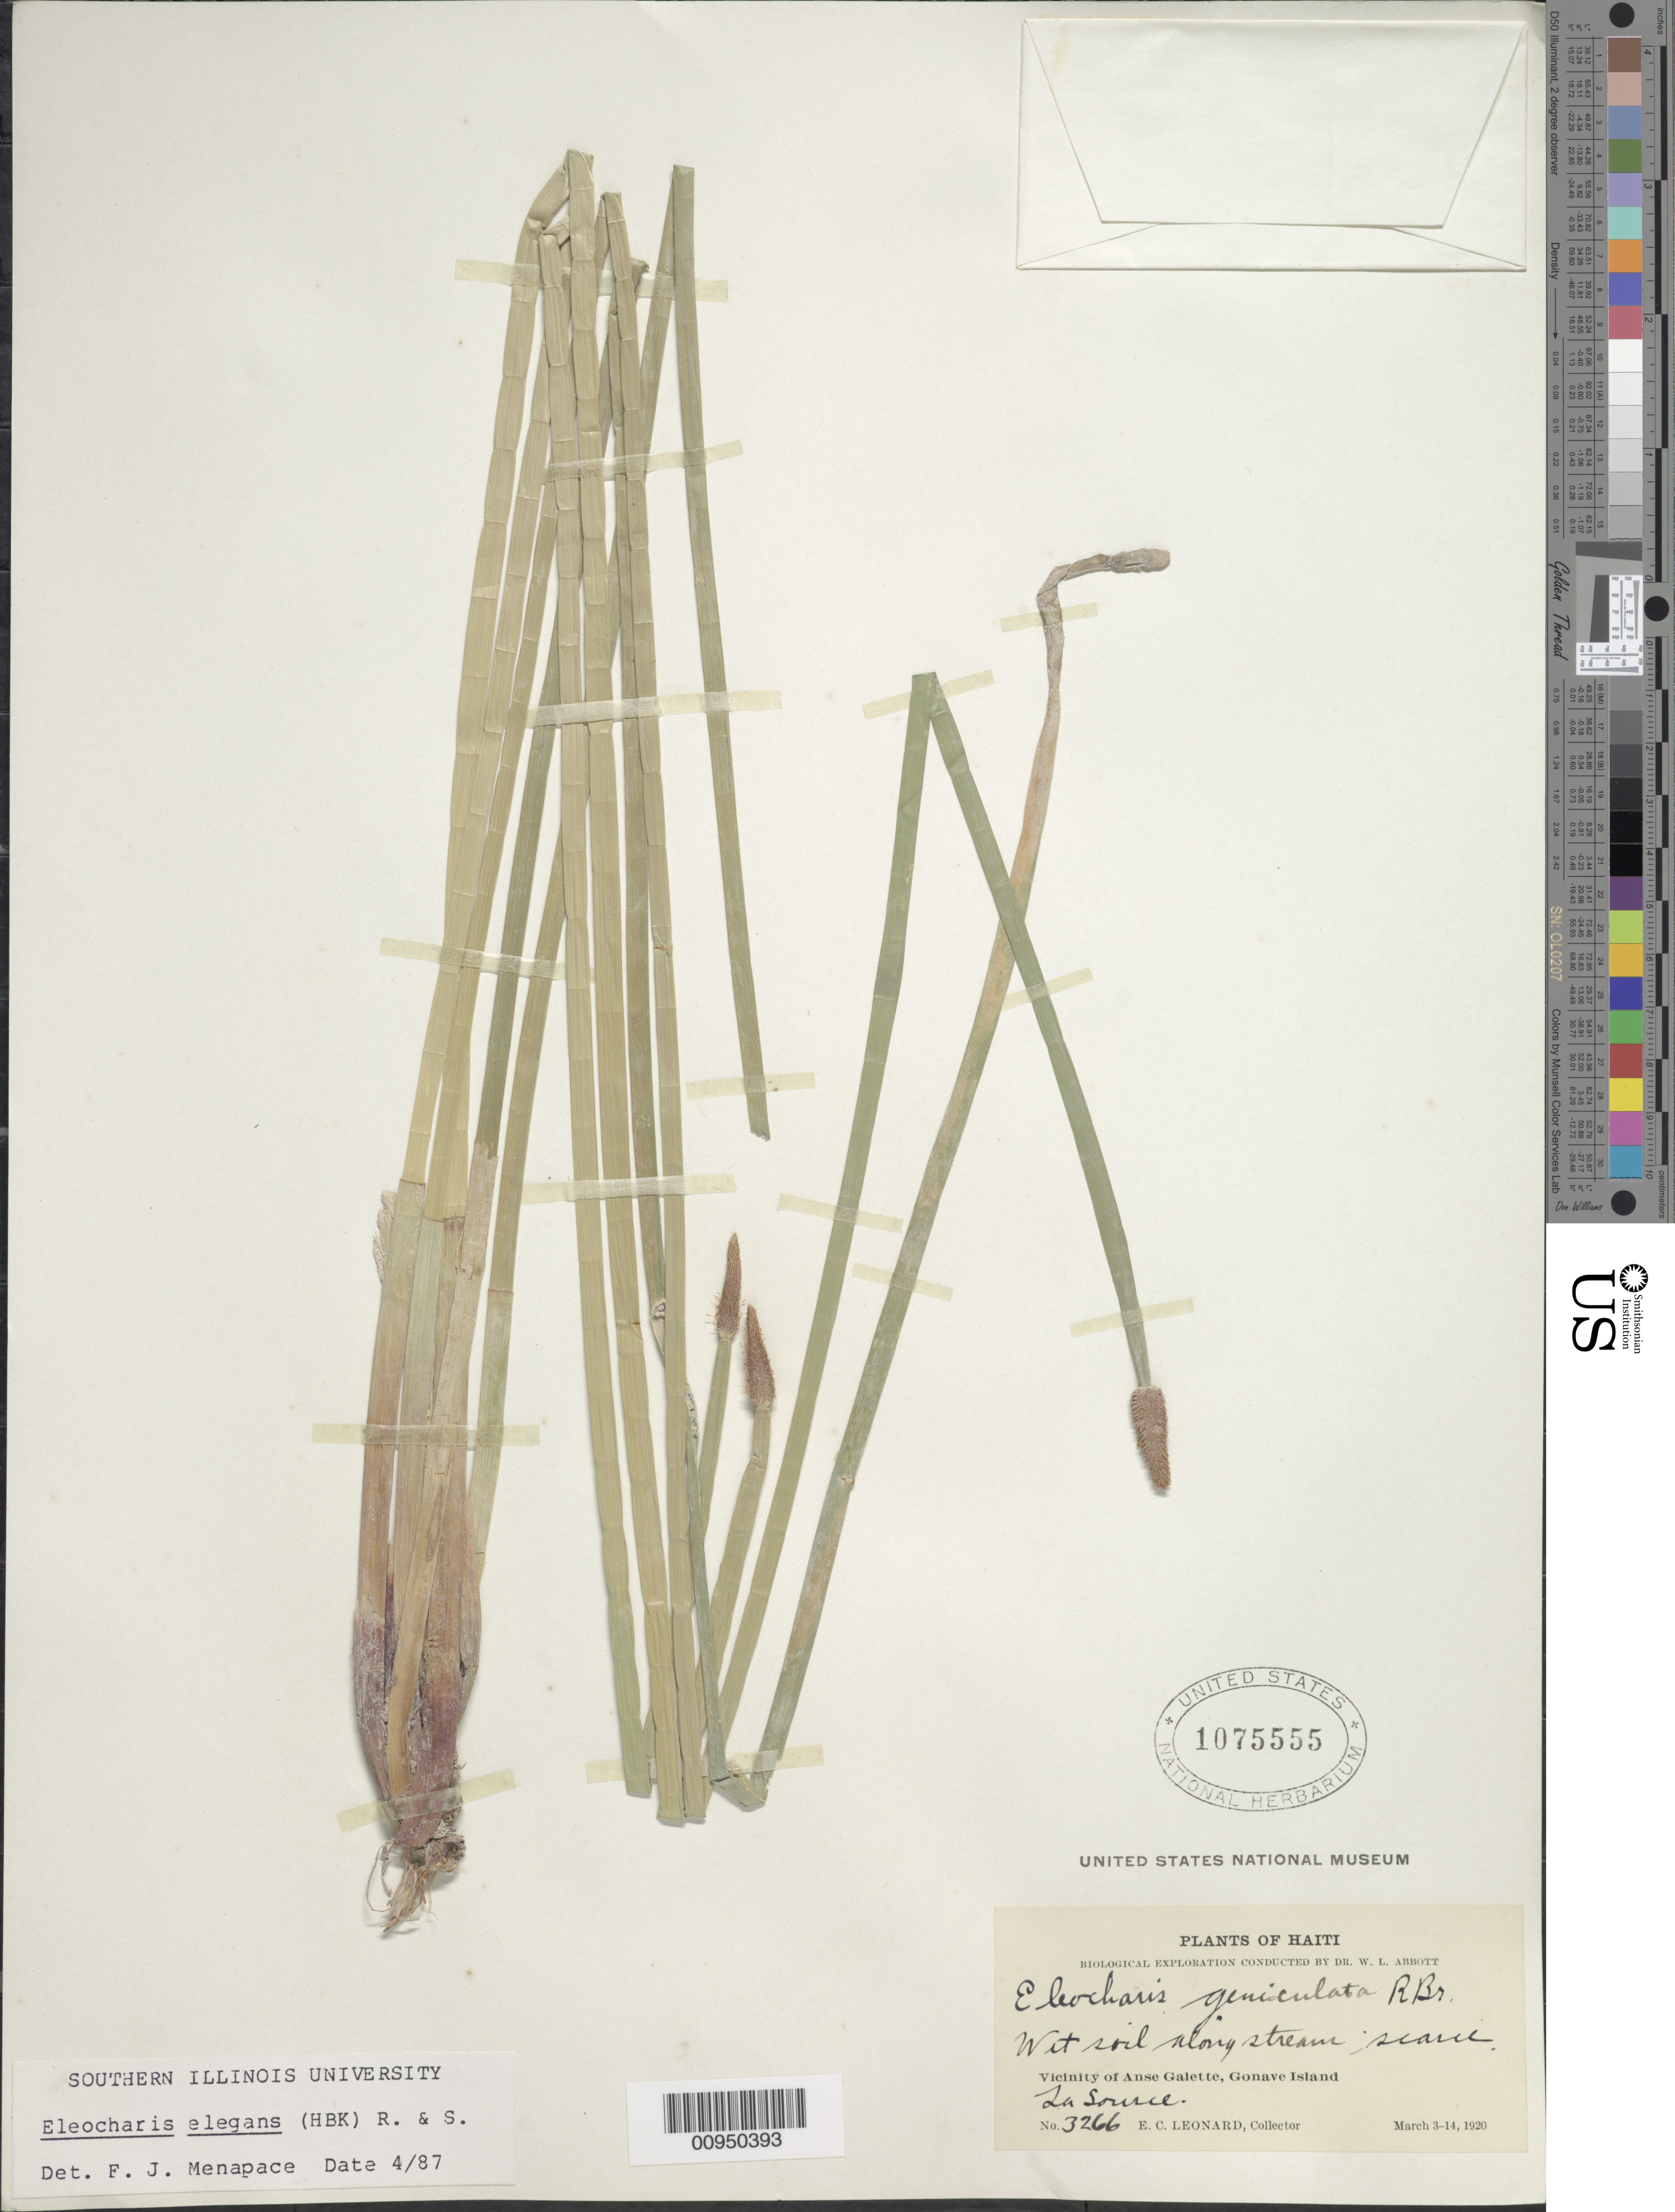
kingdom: Plantae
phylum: Tracheophyta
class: Liliopsida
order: Poales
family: Cyperaceae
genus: Eleocharis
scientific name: Eleocharis elegans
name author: (Kunth) Roem. & Schult.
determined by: Menapace, F. J.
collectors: E. C. Leonard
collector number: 3266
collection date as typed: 03 Mar 1920 to 14 Mar 1920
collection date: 1920-03-03/1920-03-14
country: Haiti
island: Gonave I.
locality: Vicinity of Anse Galette. La source. Along stream.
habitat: Wet soil along stream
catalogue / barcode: US 1075555